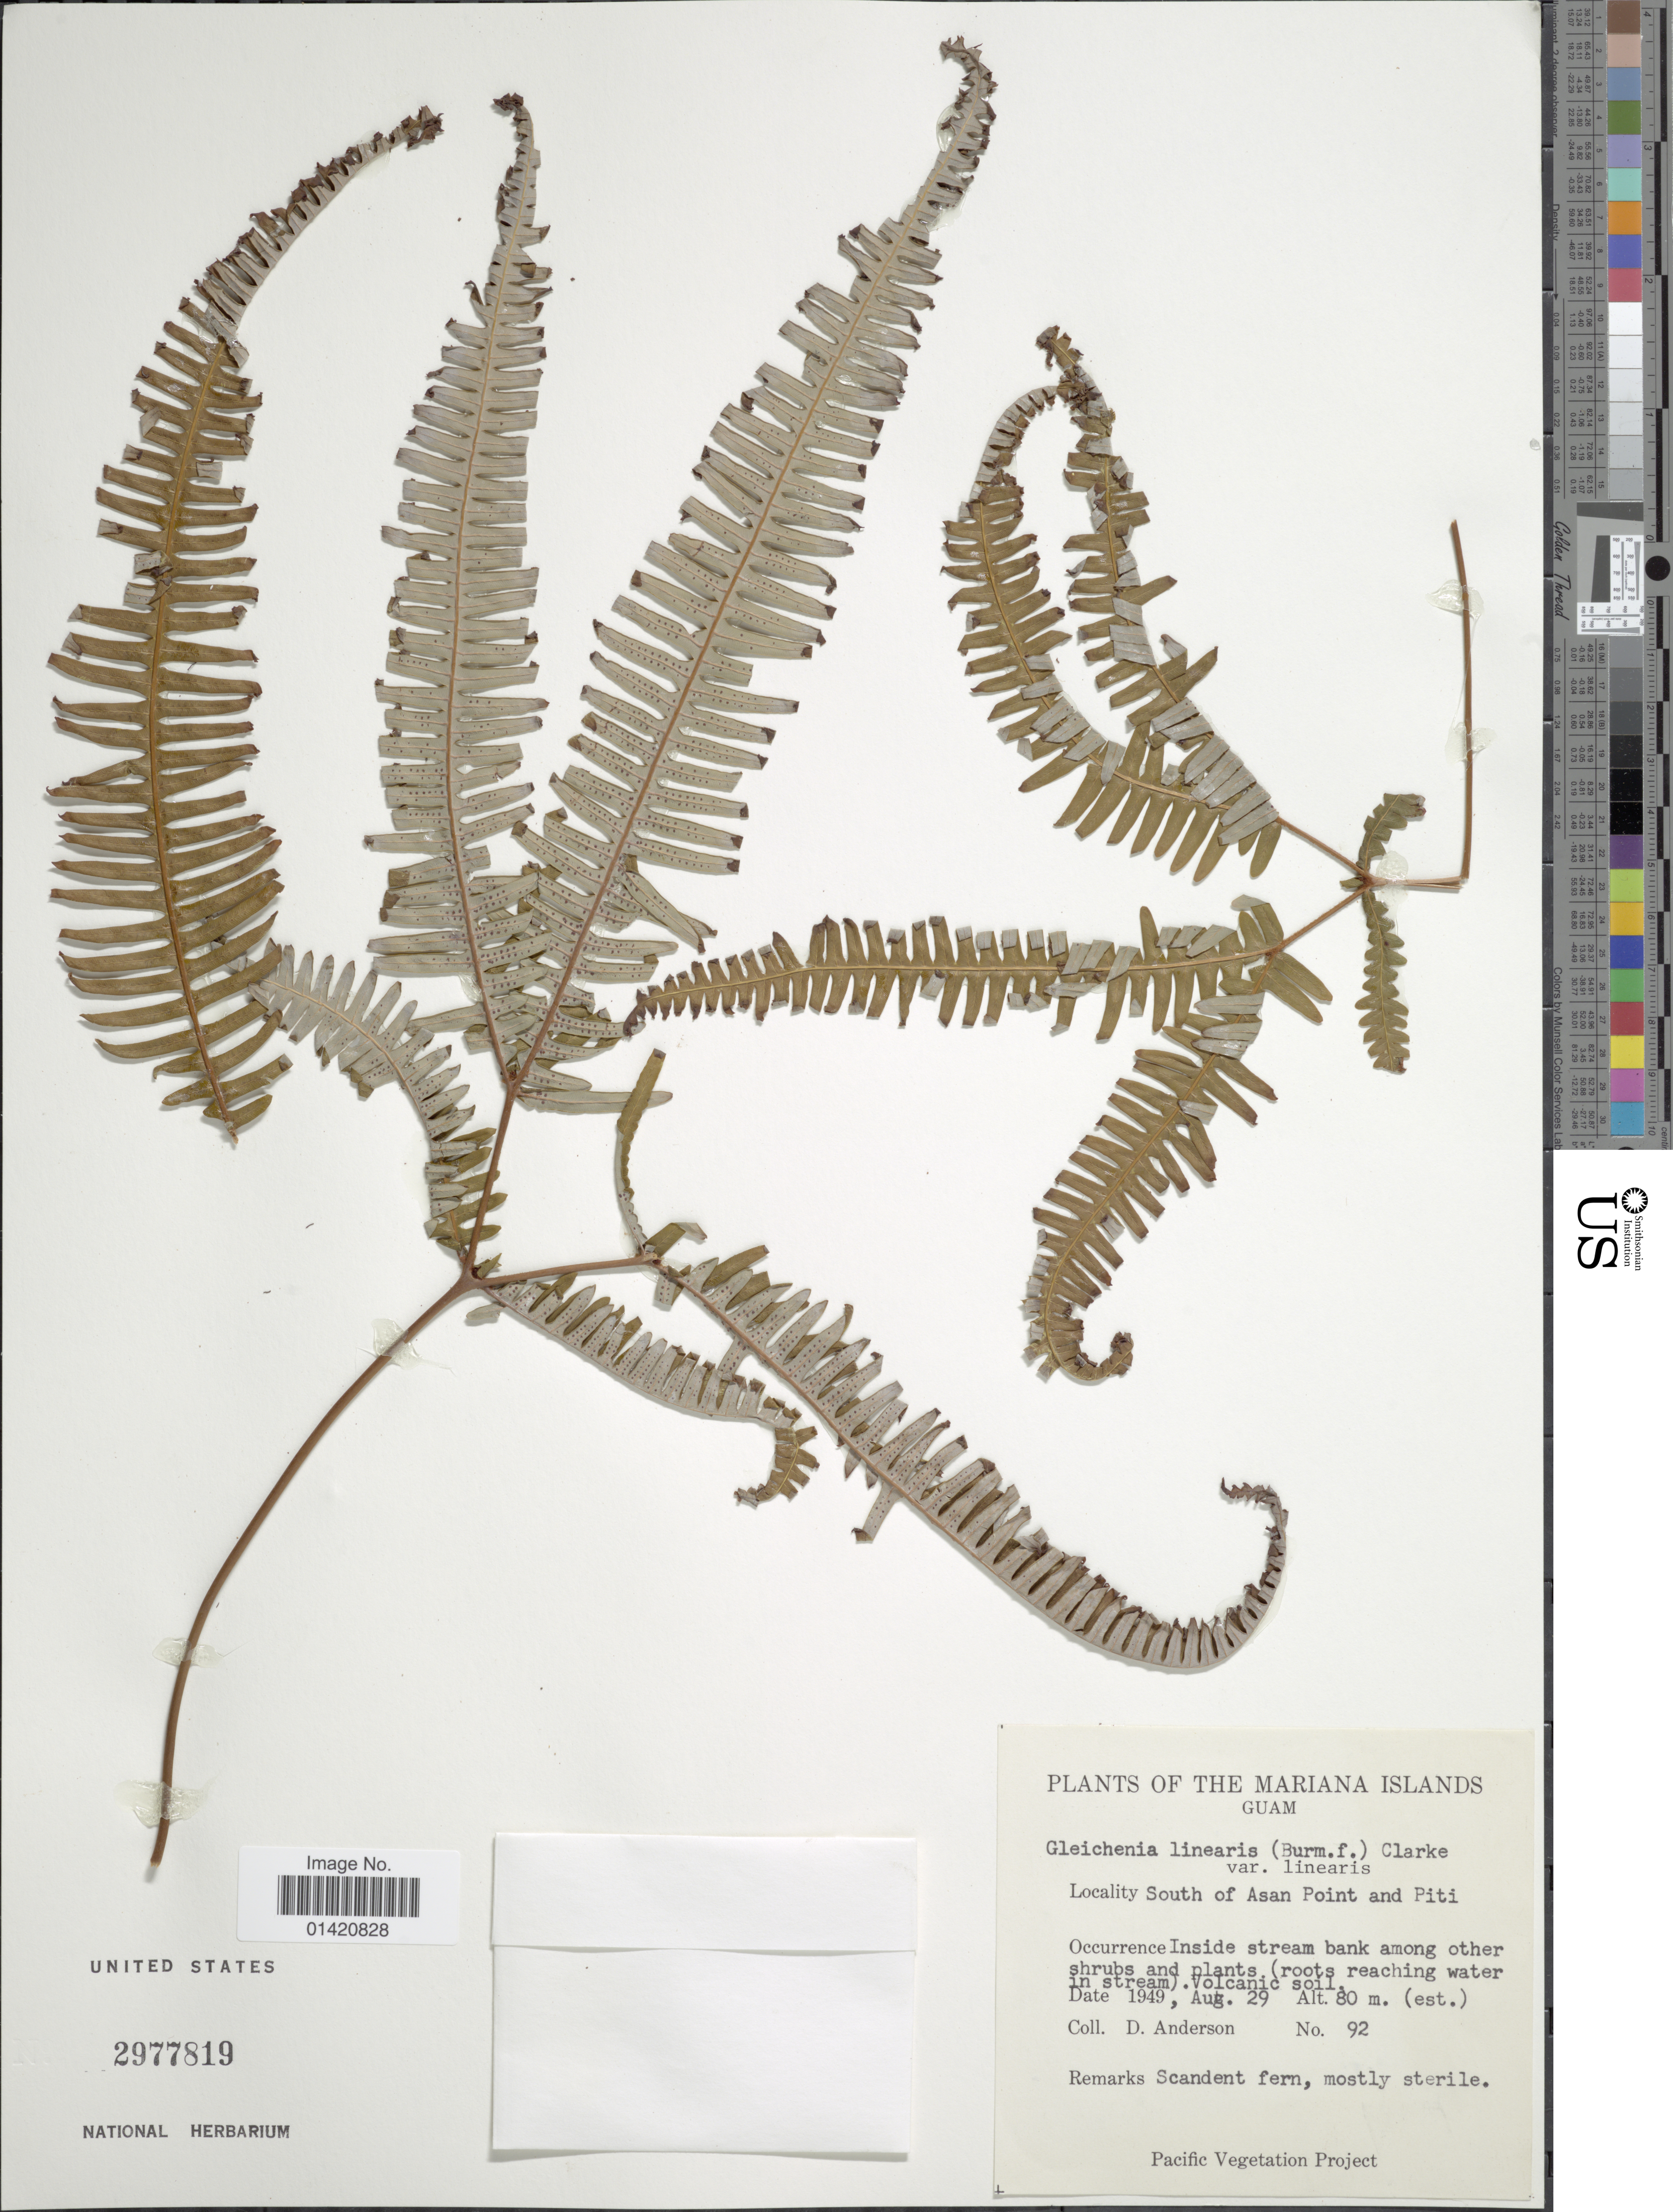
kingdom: Plantae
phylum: Tracheophyta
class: Polypodiopsida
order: Gleicheniales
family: Gleicheniaceae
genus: Dicranopteris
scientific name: Dicranopteris linearis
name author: (Burm. f.) Underw.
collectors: D. Anderson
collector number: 92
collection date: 1949-08-29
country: Guam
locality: The Mariana Islands, South of Asan Point and Piti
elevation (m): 80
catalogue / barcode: US 2977819